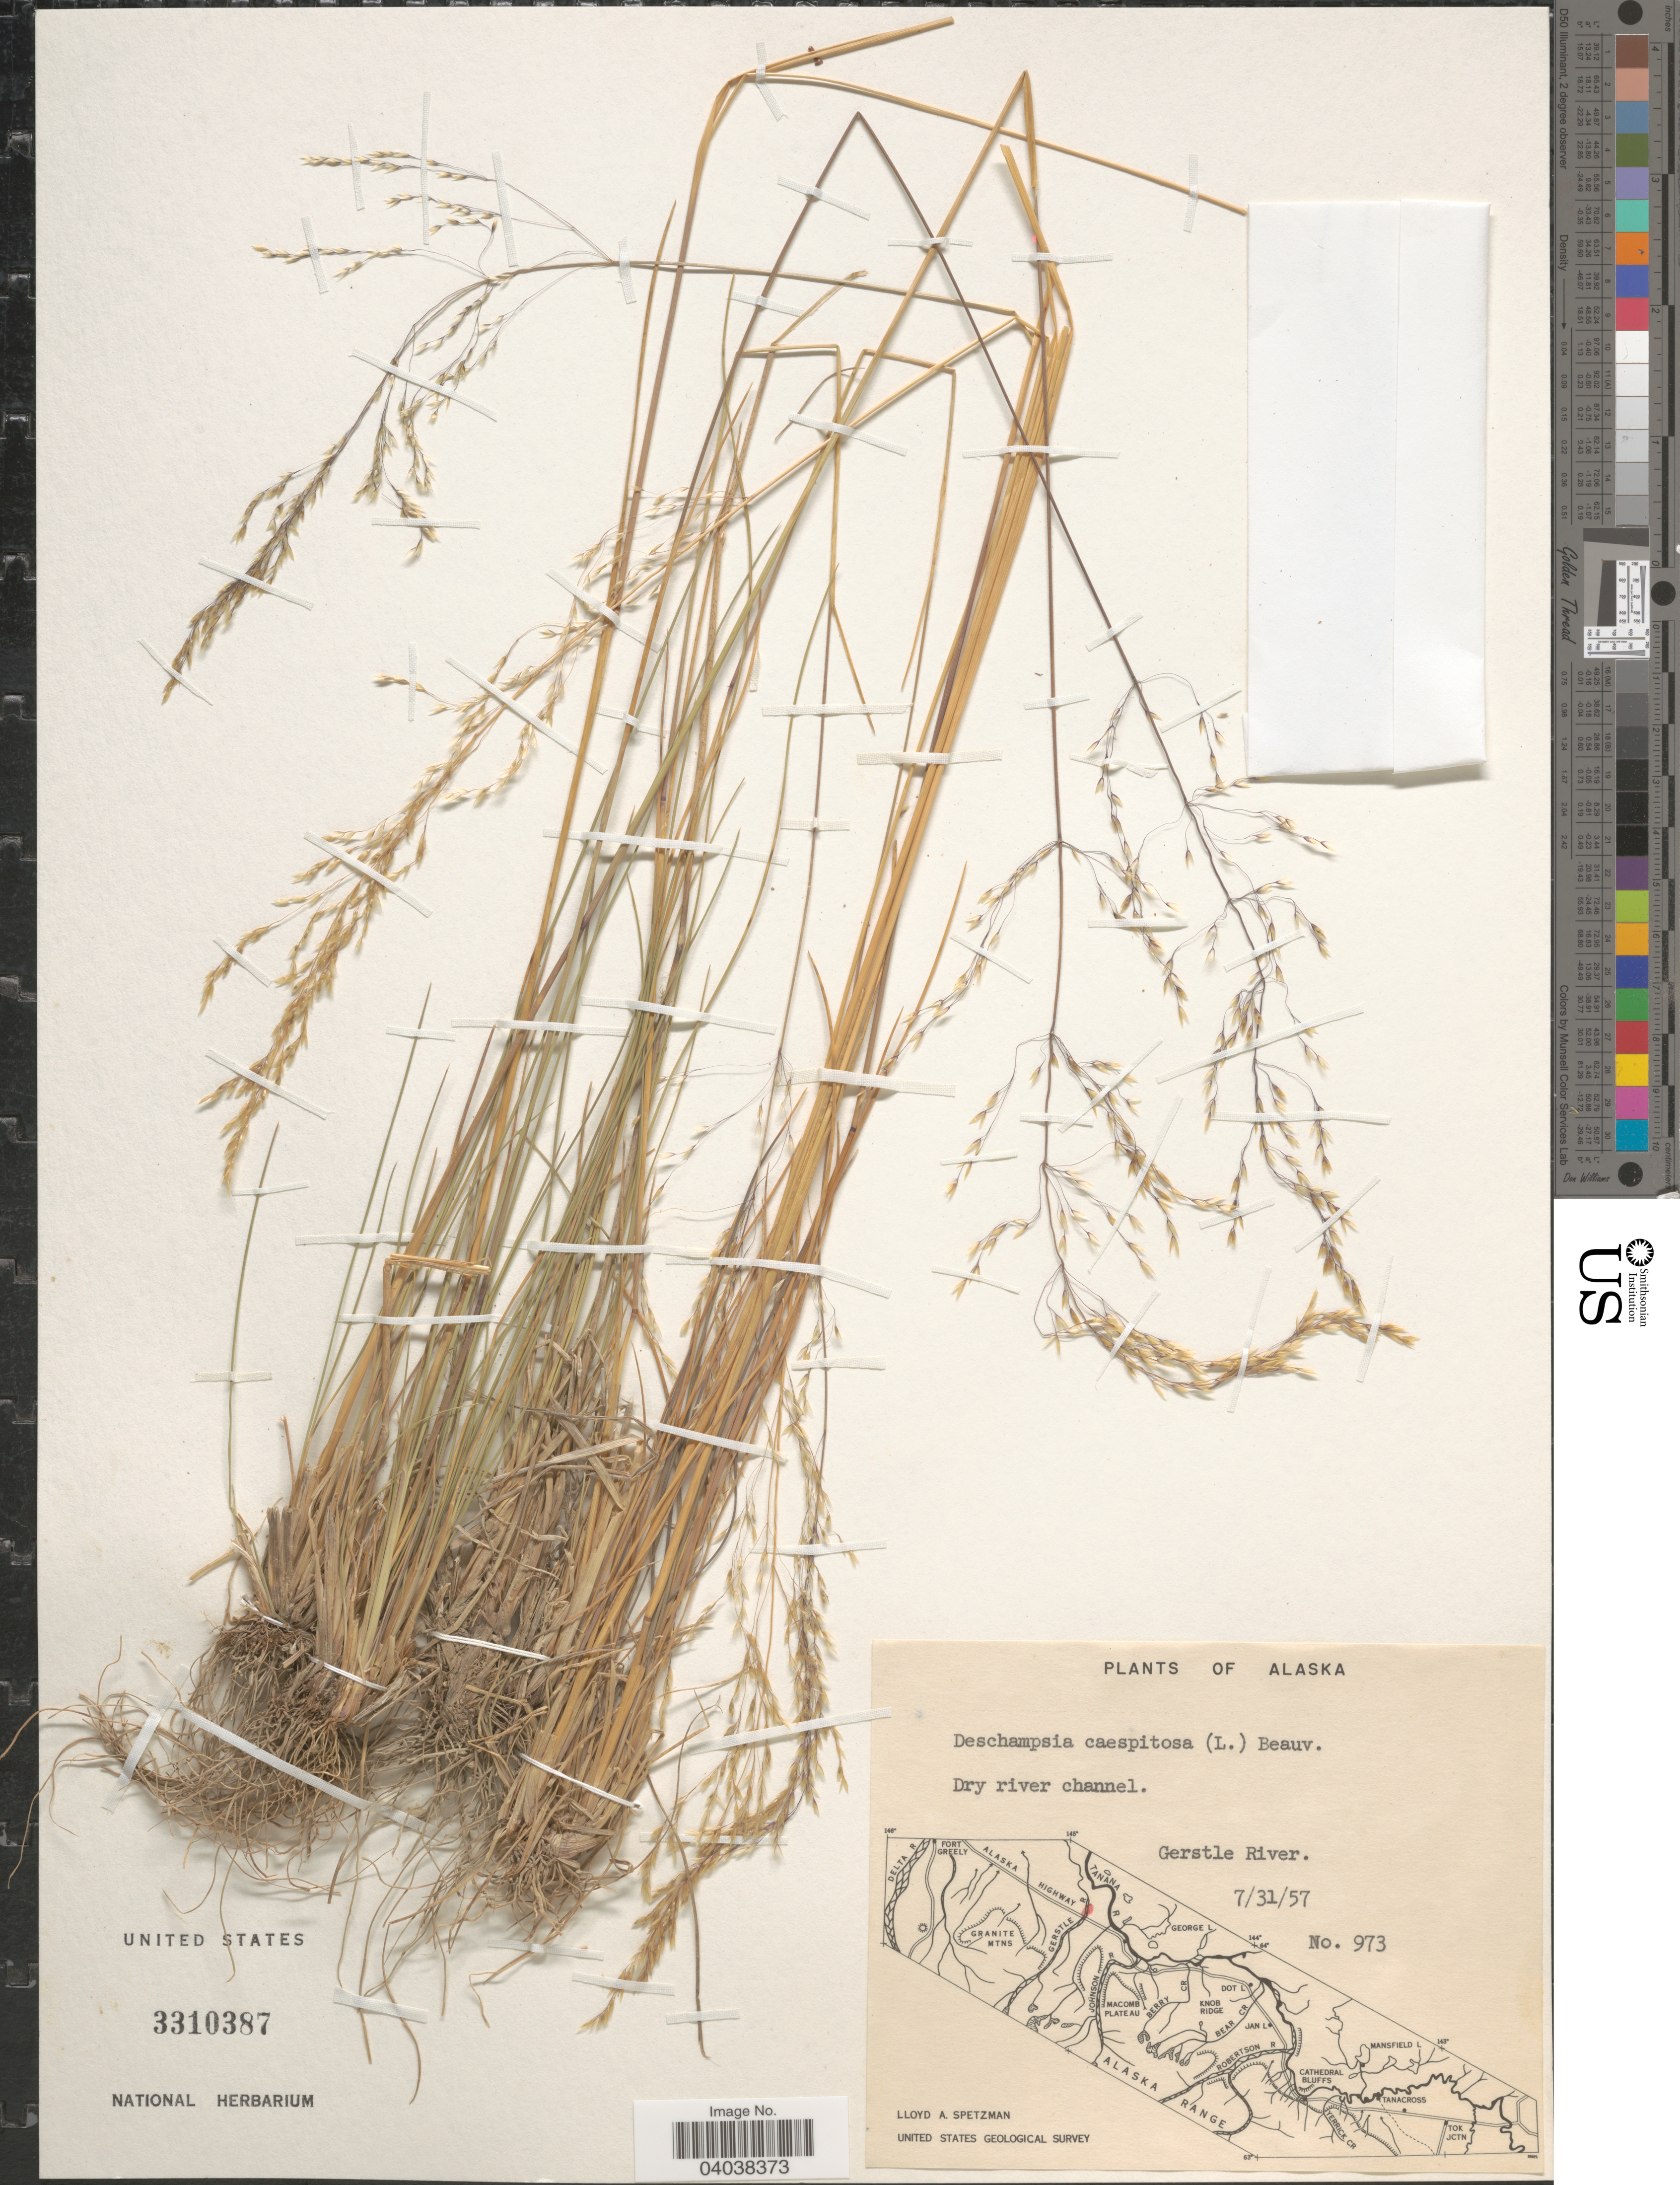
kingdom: Plantae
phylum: Tracheophyta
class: Liliopsida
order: Poales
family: Poaceae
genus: Deschampsia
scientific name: Deschampsia cespitosa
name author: (L.) P. Beauv.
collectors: L. Spetzman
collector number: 973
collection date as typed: Transcribed d/m/y: 31/7/57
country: United States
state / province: Alaska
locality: Gerstle River.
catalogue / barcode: US 3310387